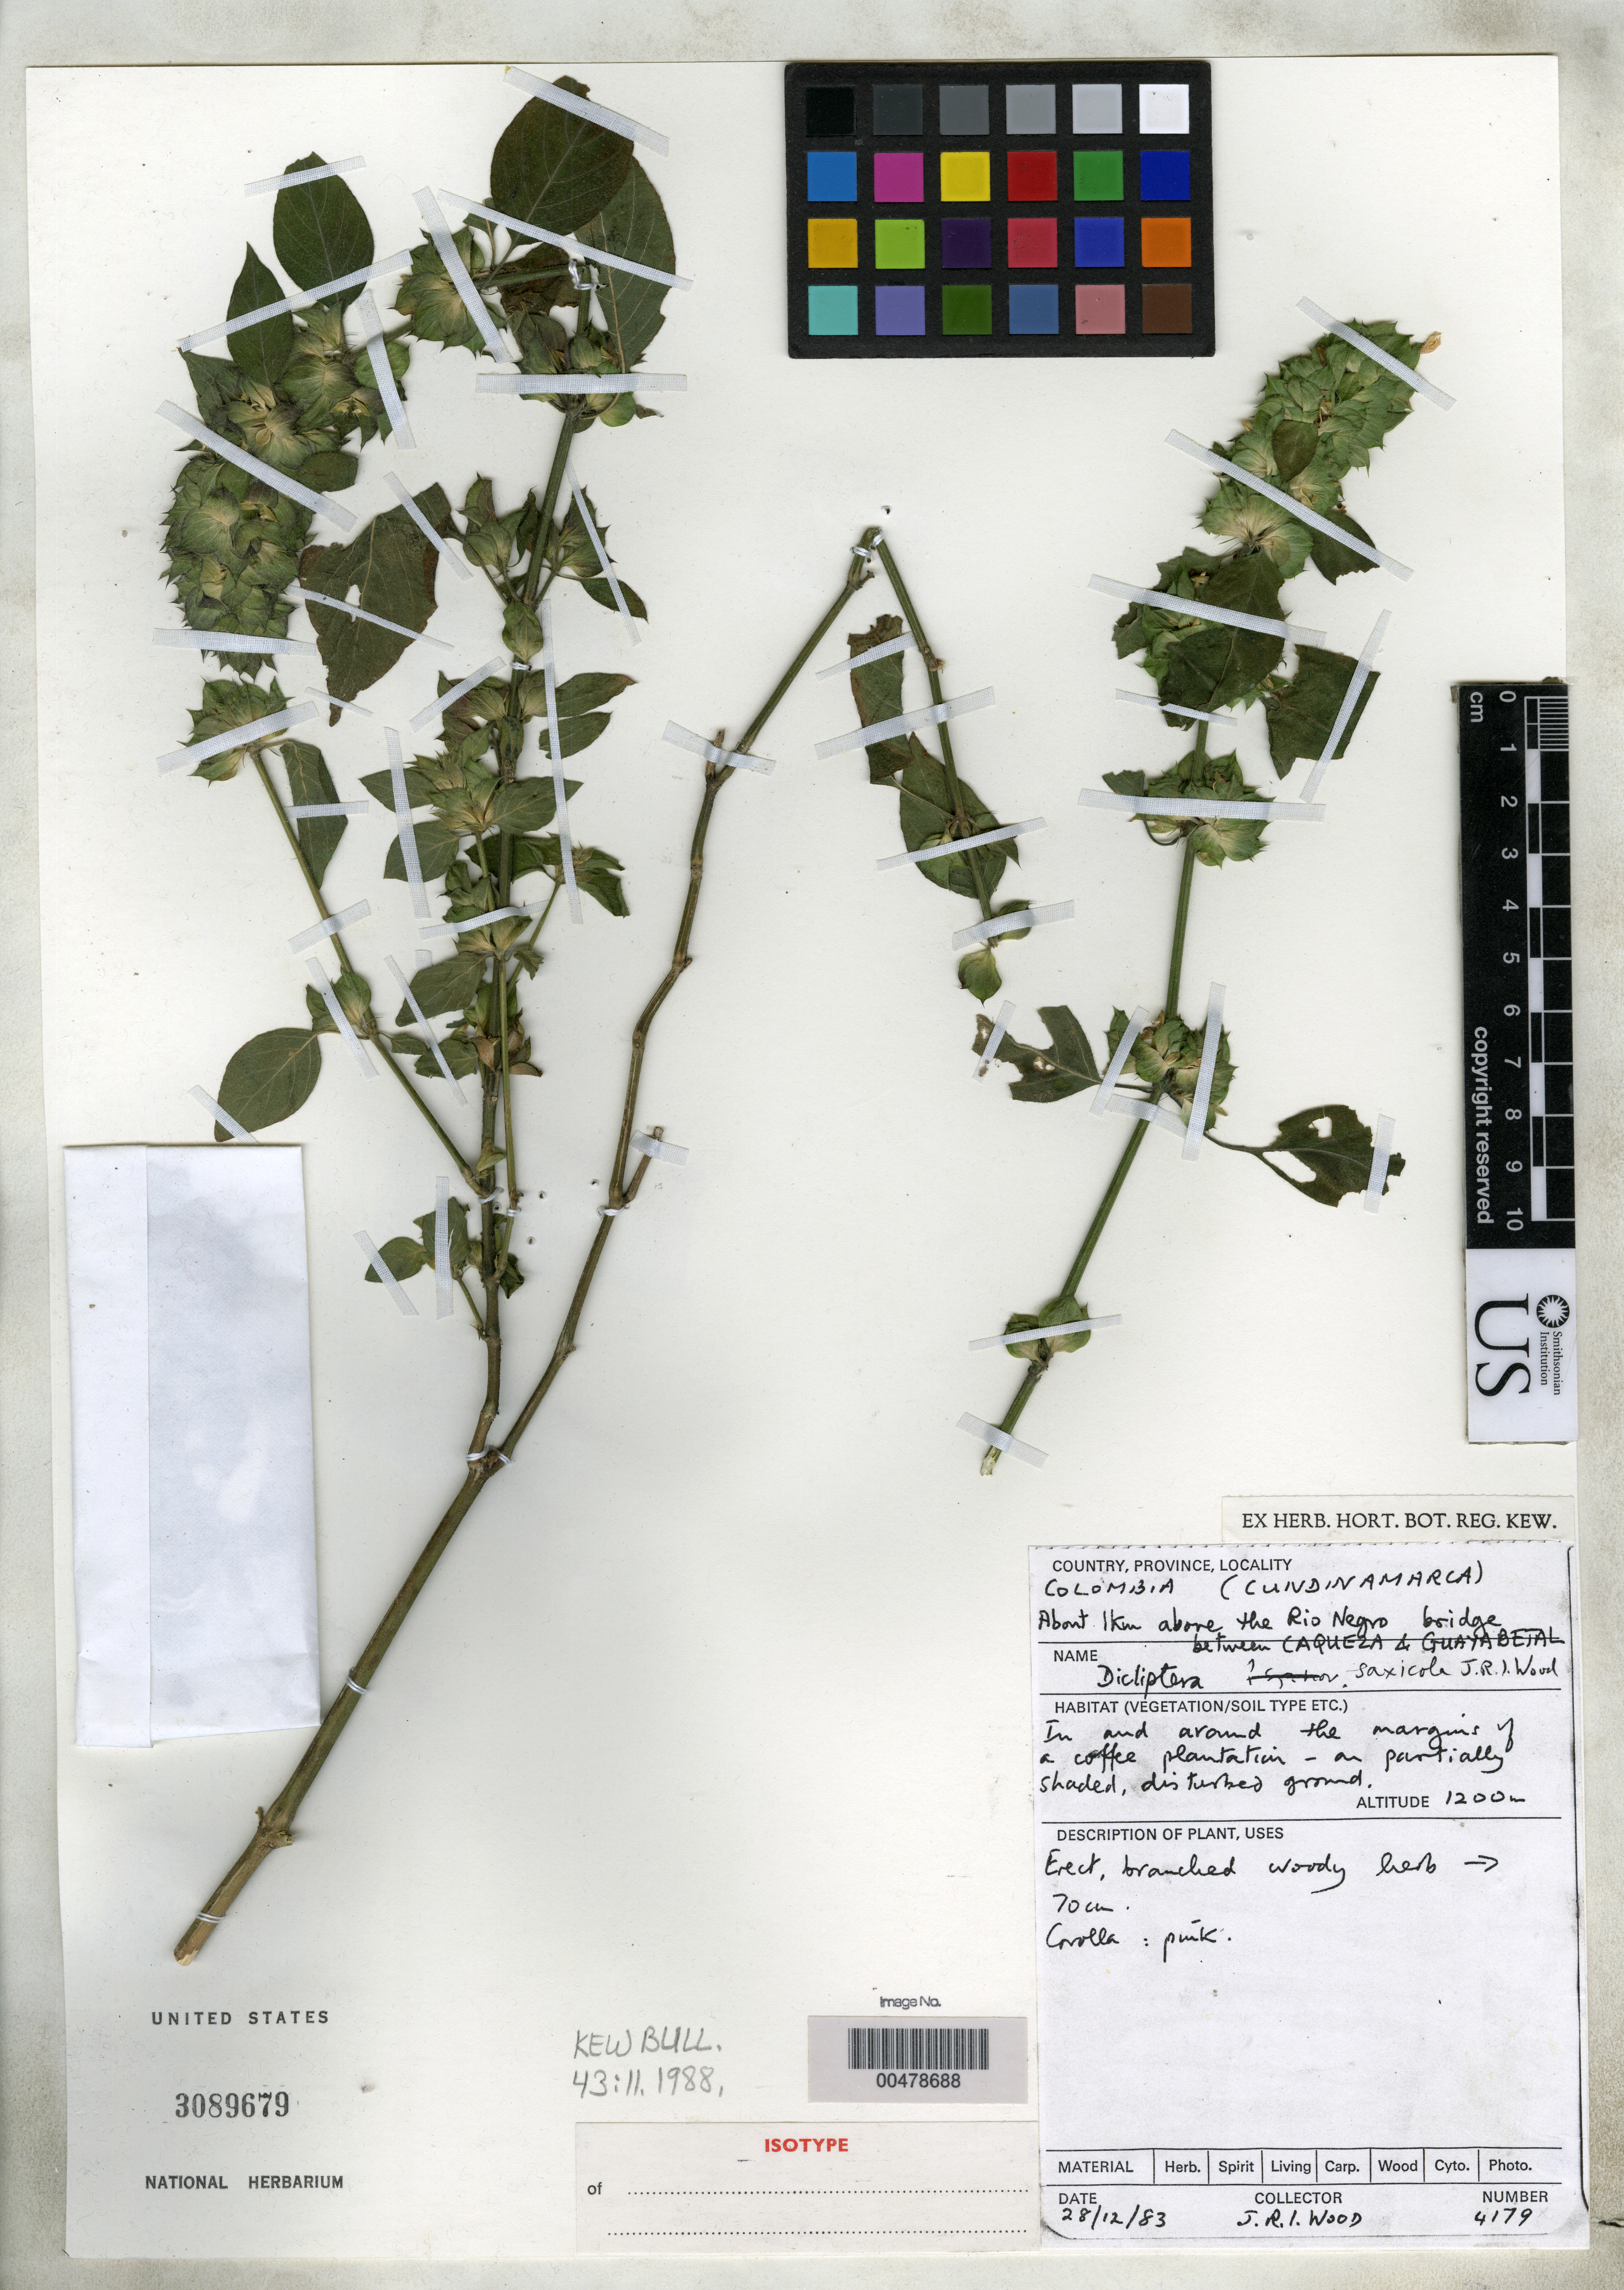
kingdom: Plantae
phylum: Tracheophyta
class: Magnoliopsida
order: Lamiales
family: Acanthaceae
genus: Dicliptera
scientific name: Dicliptera saxicola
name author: J.R.I. Wood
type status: Isotype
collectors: J. R. I. Wood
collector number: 4179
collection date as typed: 28 Dec 1983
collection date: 1983-12-28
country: Colombia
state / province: Cundinamarca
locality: About 1 km above Rio Negro bridge between Caqueta & Guayabetal.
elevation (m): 1200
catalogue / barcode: US 3089679